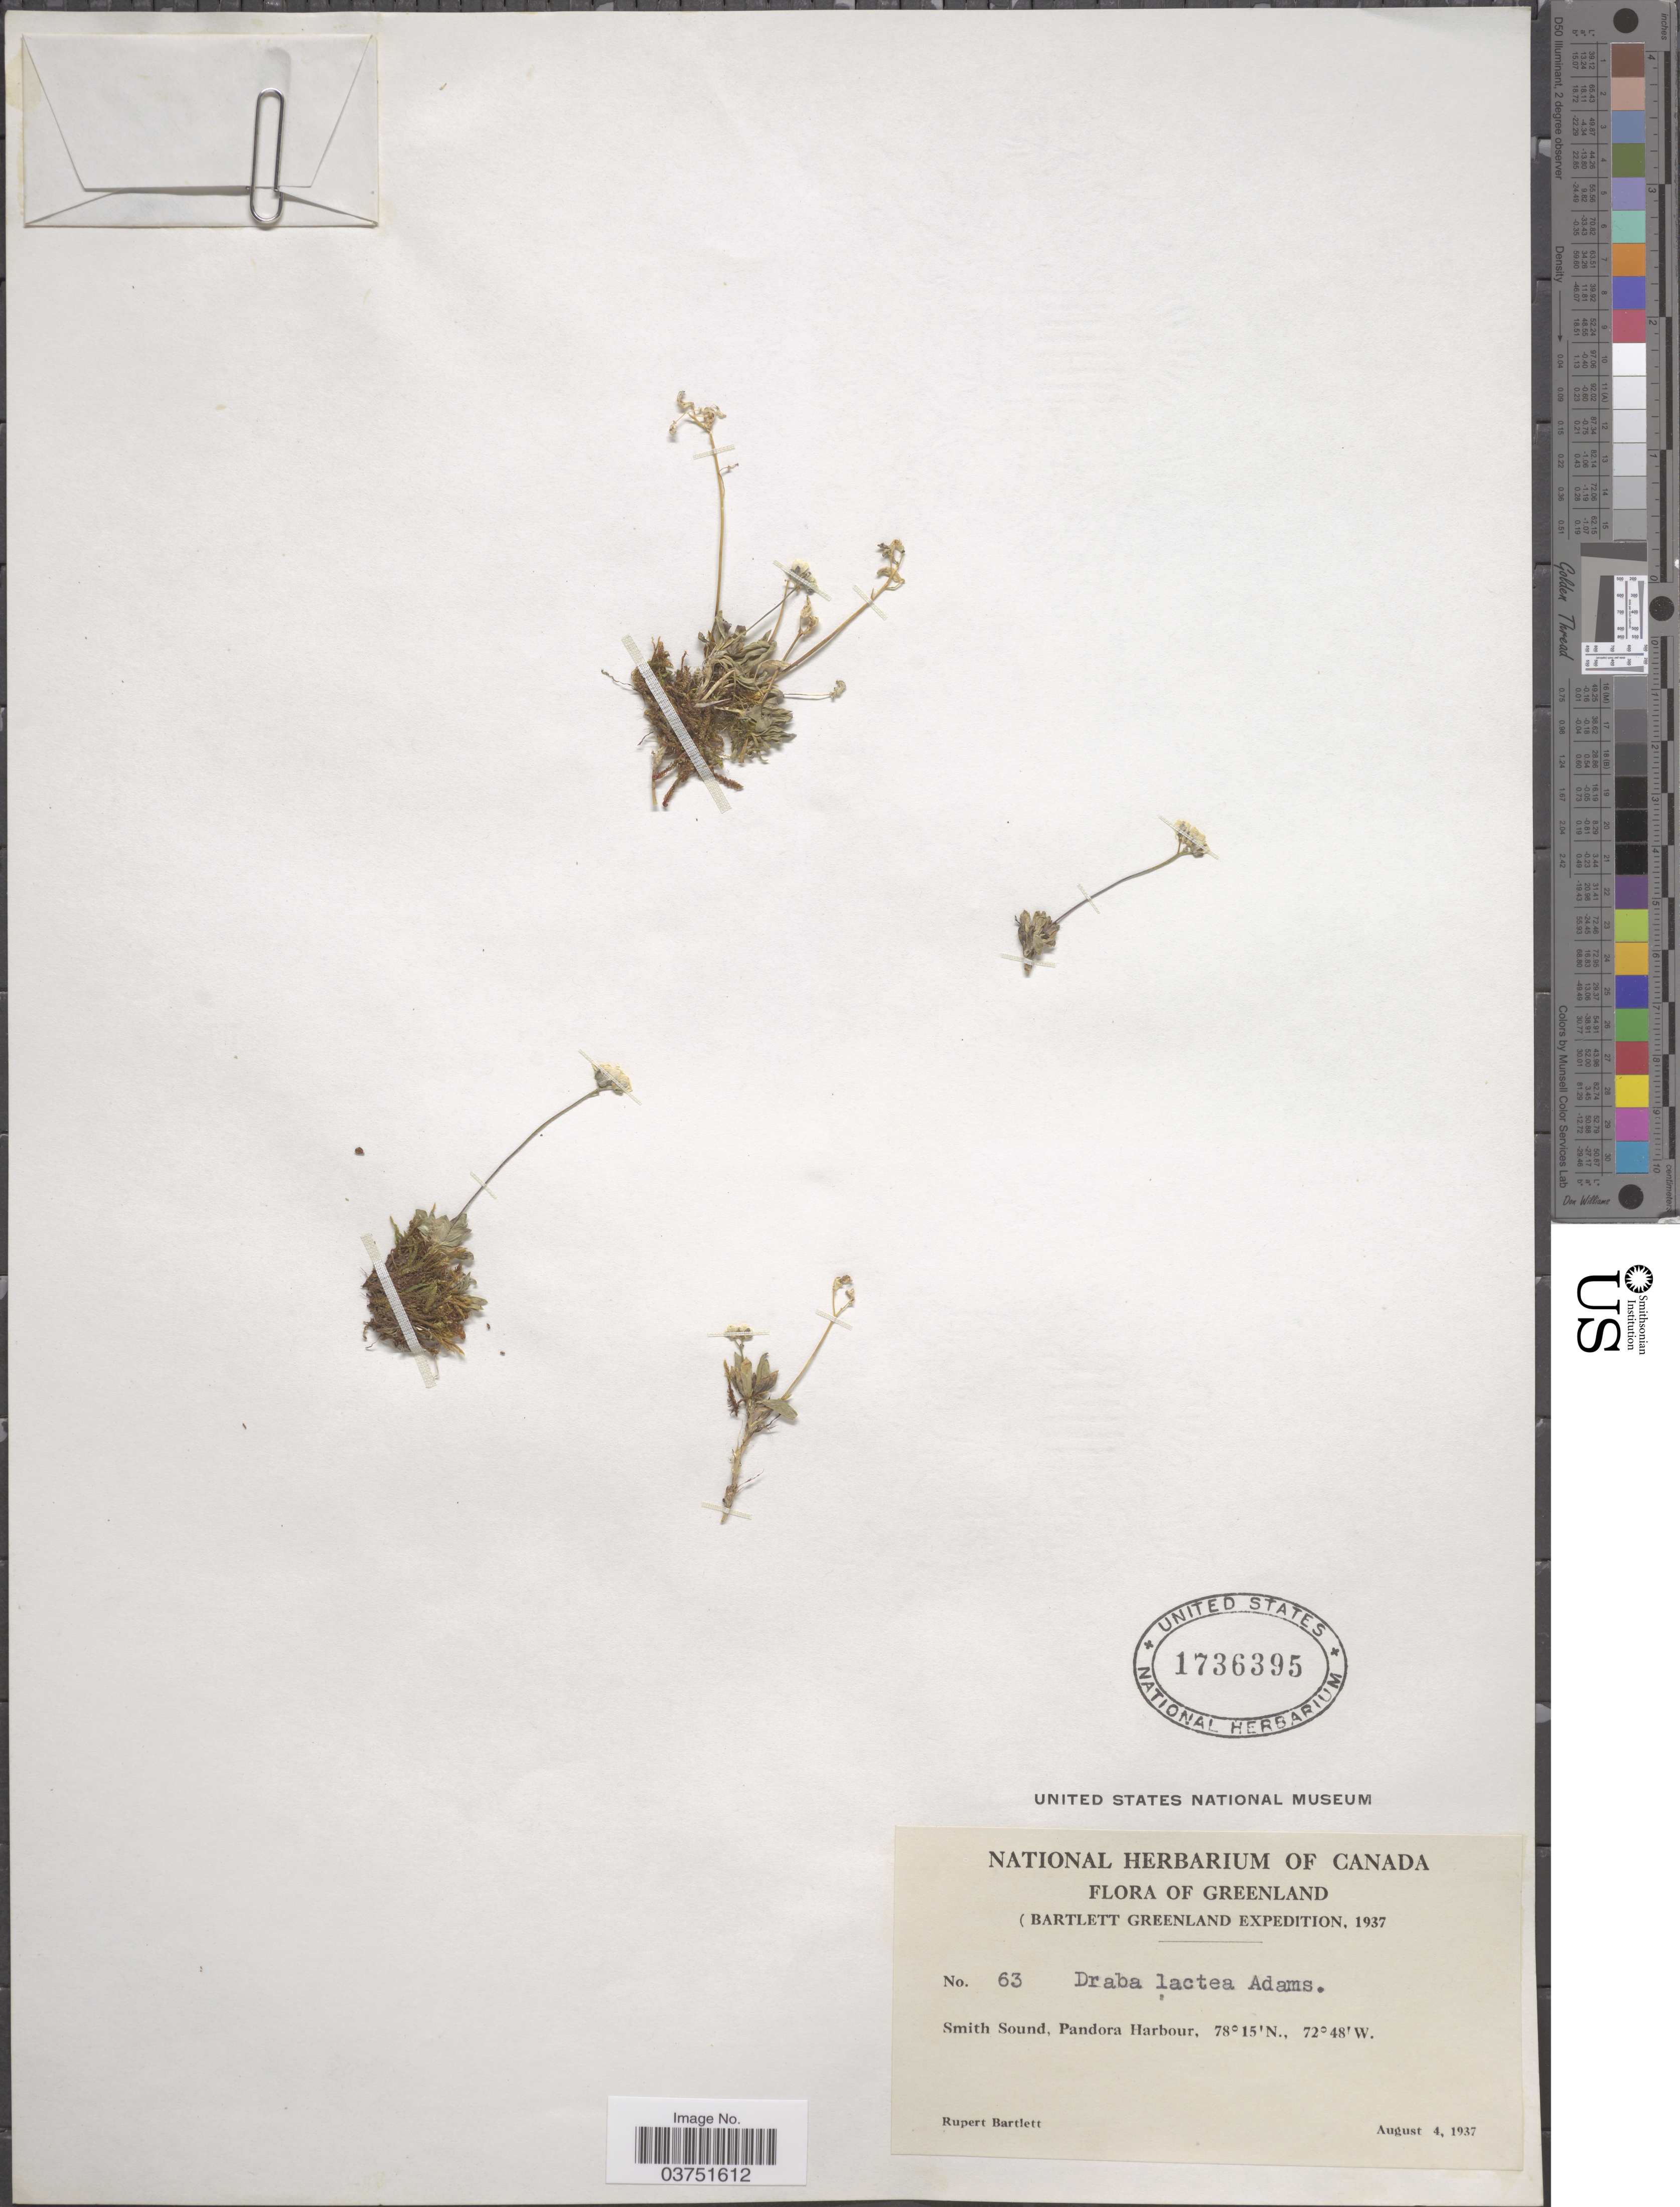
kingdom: Plantae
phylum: Tracheophyta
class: Magnoliopsida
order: Brassicales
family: Brassicaceae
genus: Draba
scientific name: Draba lactea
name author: Adams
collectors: R. Bartlett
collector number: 63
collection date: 1937-08-04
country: Greenland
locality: Smith Sound, Pandora Harbour.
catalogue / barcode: US 1736395